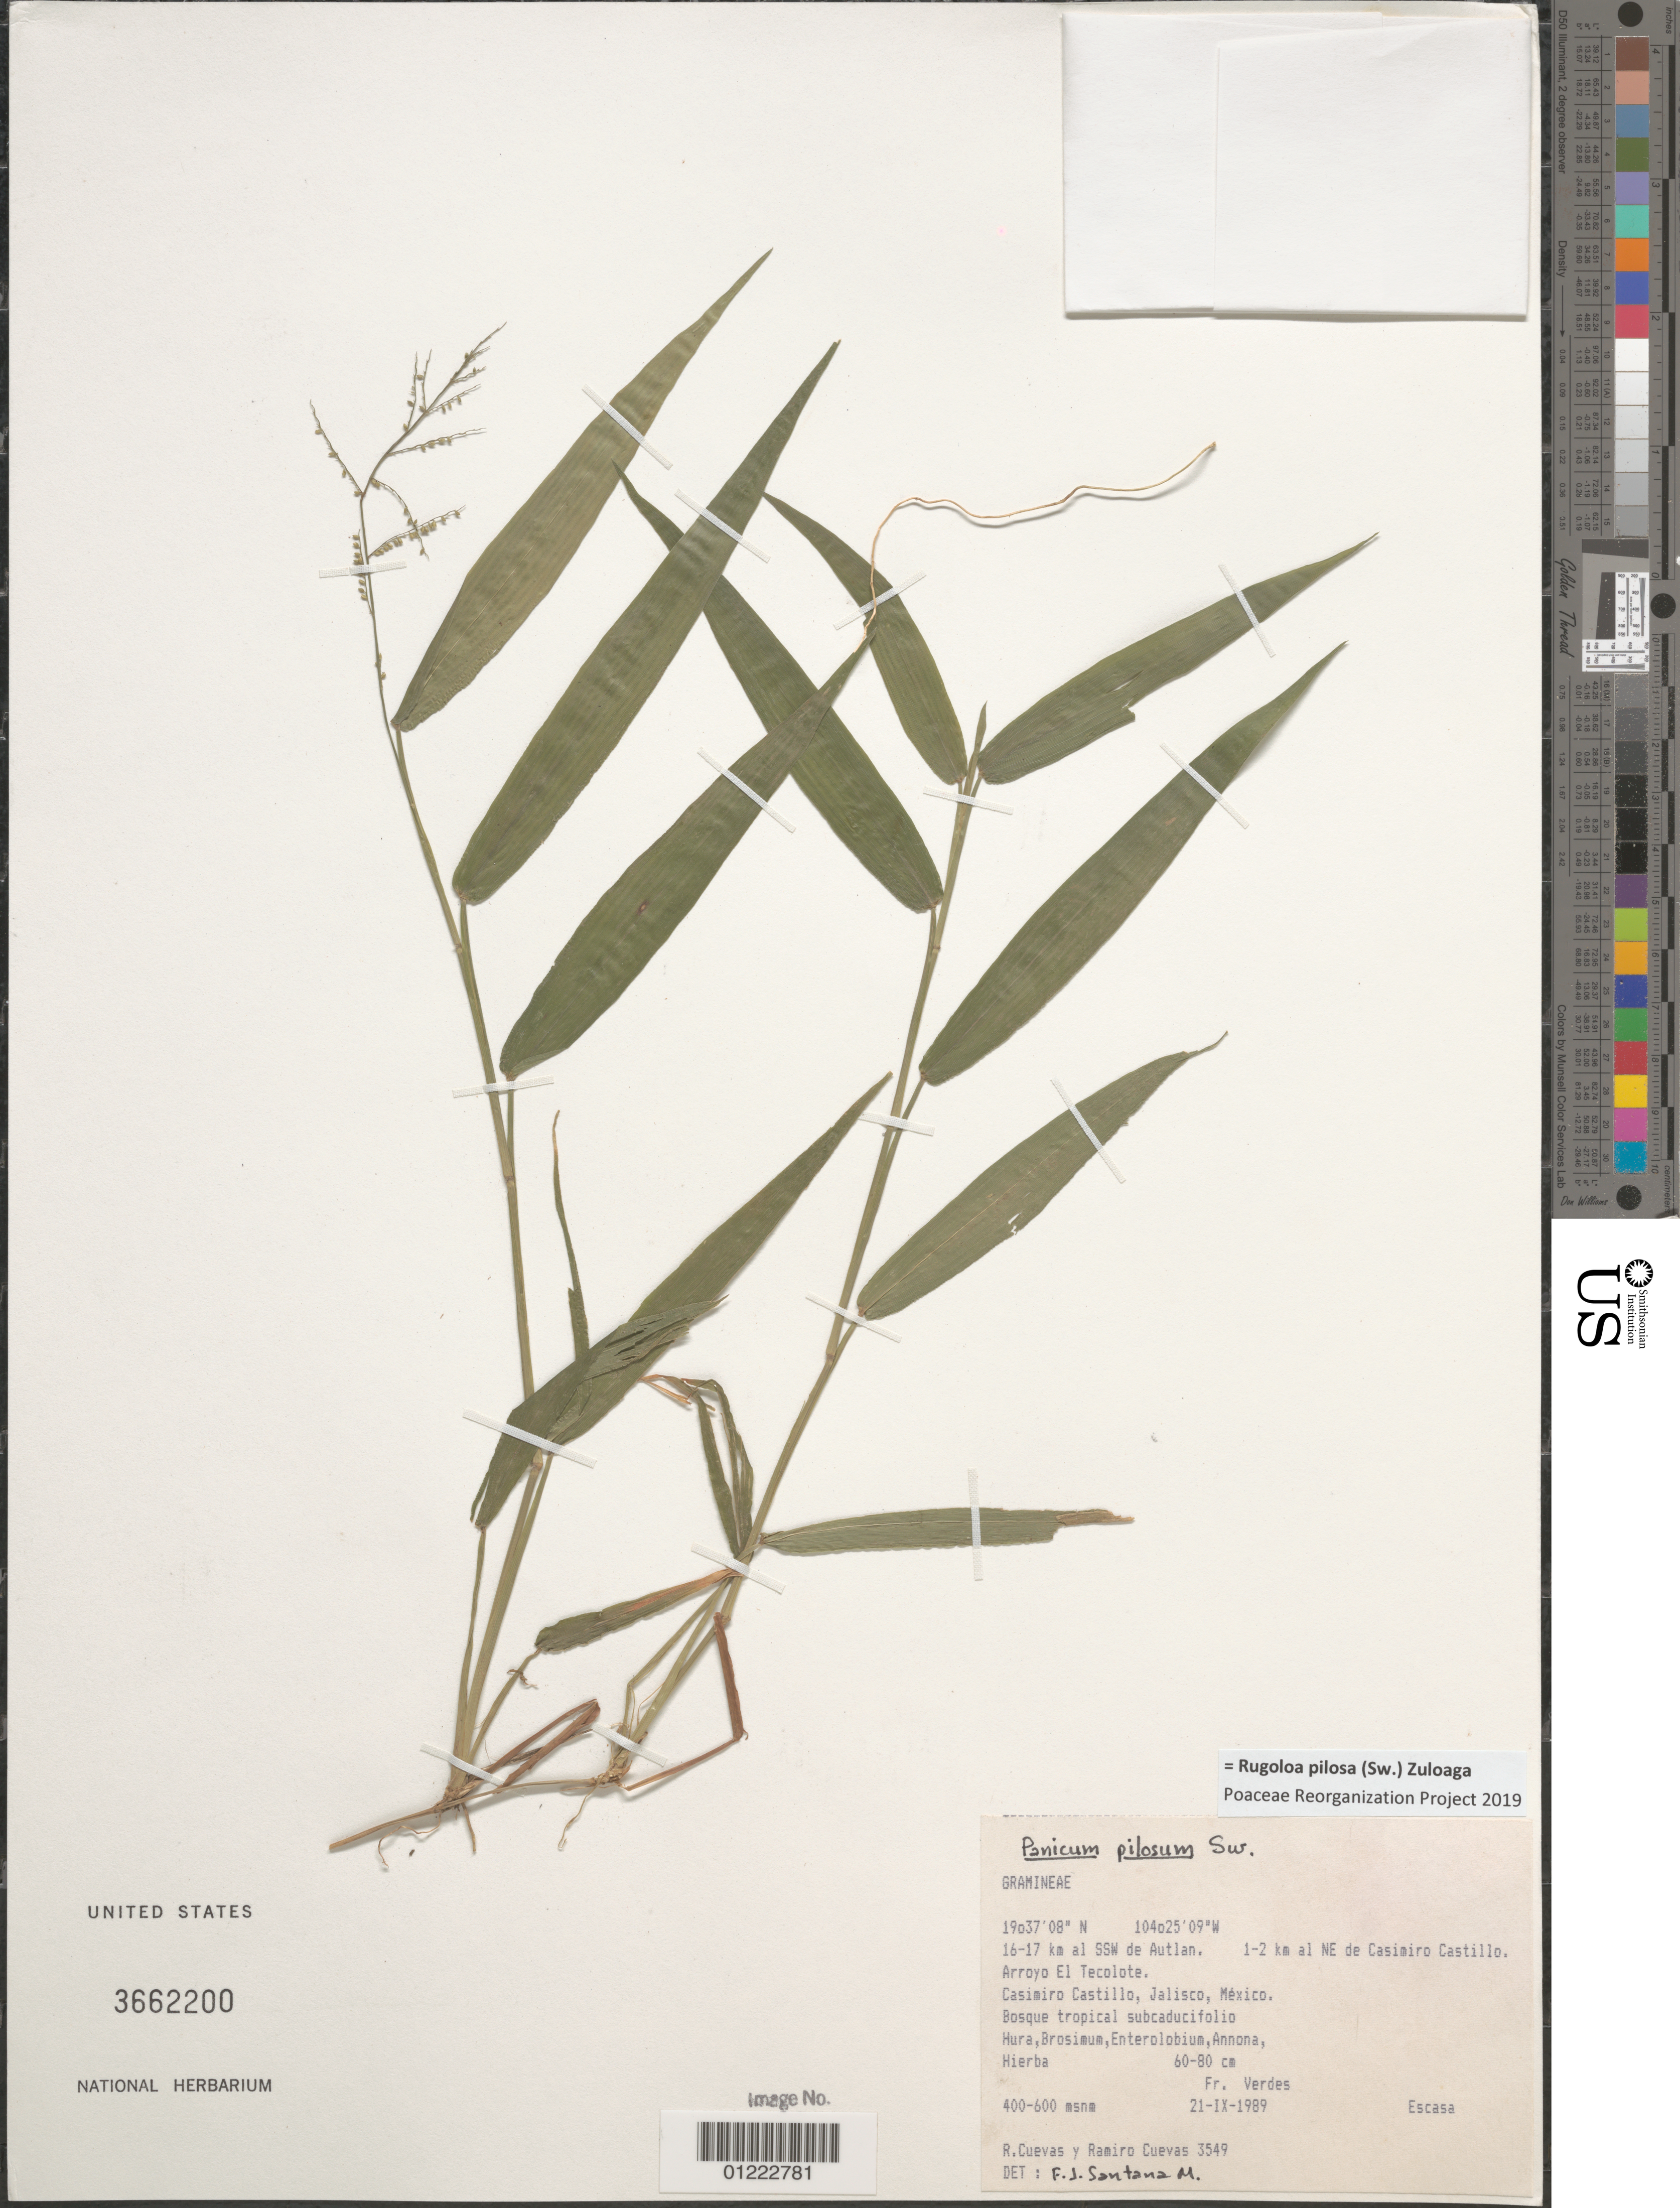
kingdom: Plantae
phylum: Tracheophyta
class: Liliopsida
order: Poales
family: Poaceae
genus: Panicum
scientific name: Panicum pilosum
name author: Sw.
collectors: R. Cuevas & R. Cuevas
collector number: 3549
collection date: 1989-09-21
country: Mexico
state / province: Jalisco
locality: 16-17 ka al SSW de Autlan, 1-2 km al NE de Casisiro Castillo, Arroyo El Tecolote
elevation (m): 400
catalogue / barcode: US 3662200